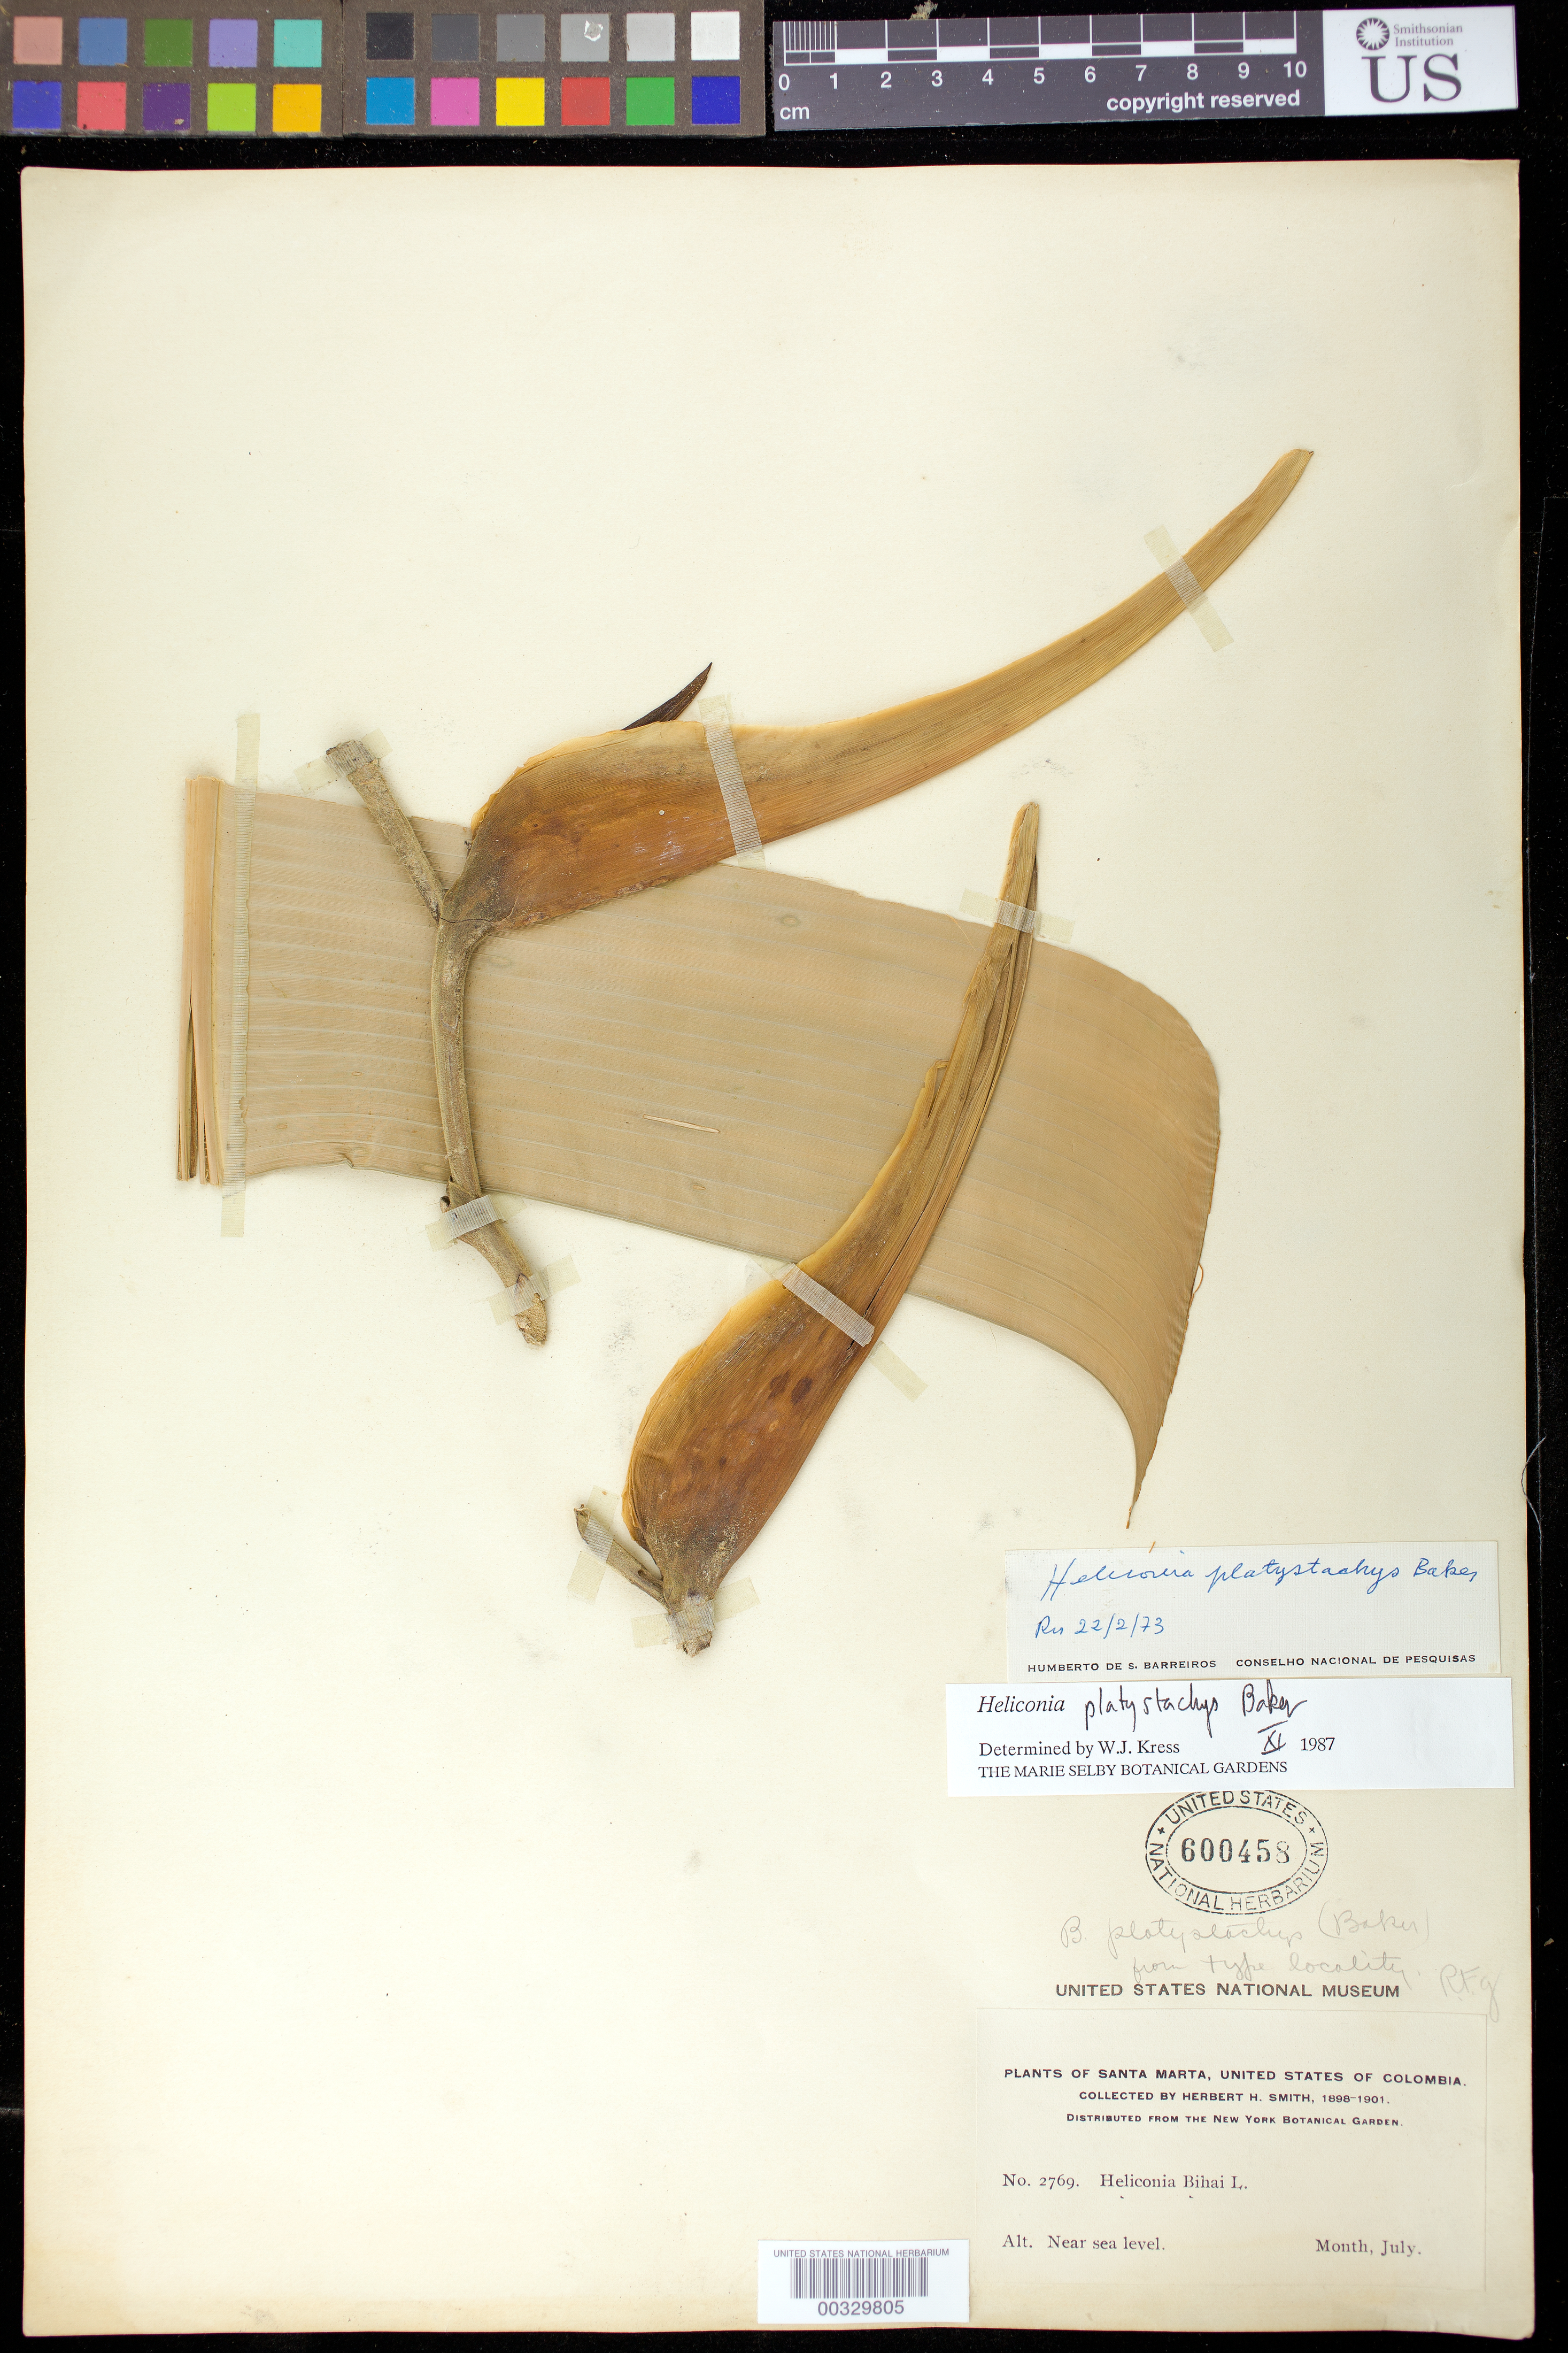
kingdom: Plantae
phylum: Tracheophyta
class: Liliopsida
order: Zingiberales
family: Heliconiaceae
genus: Heliconia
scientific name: Heliconia platystachys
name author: Baker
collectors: Herbert H. Smith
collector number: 2769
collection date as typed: Jul 1898 to -- Jul 1901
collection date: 1898-07/1901-07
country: Colombia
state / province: Magdalena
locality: Plants of Santa Marta, united states of Colombia, near sea level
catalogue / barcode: US 600458